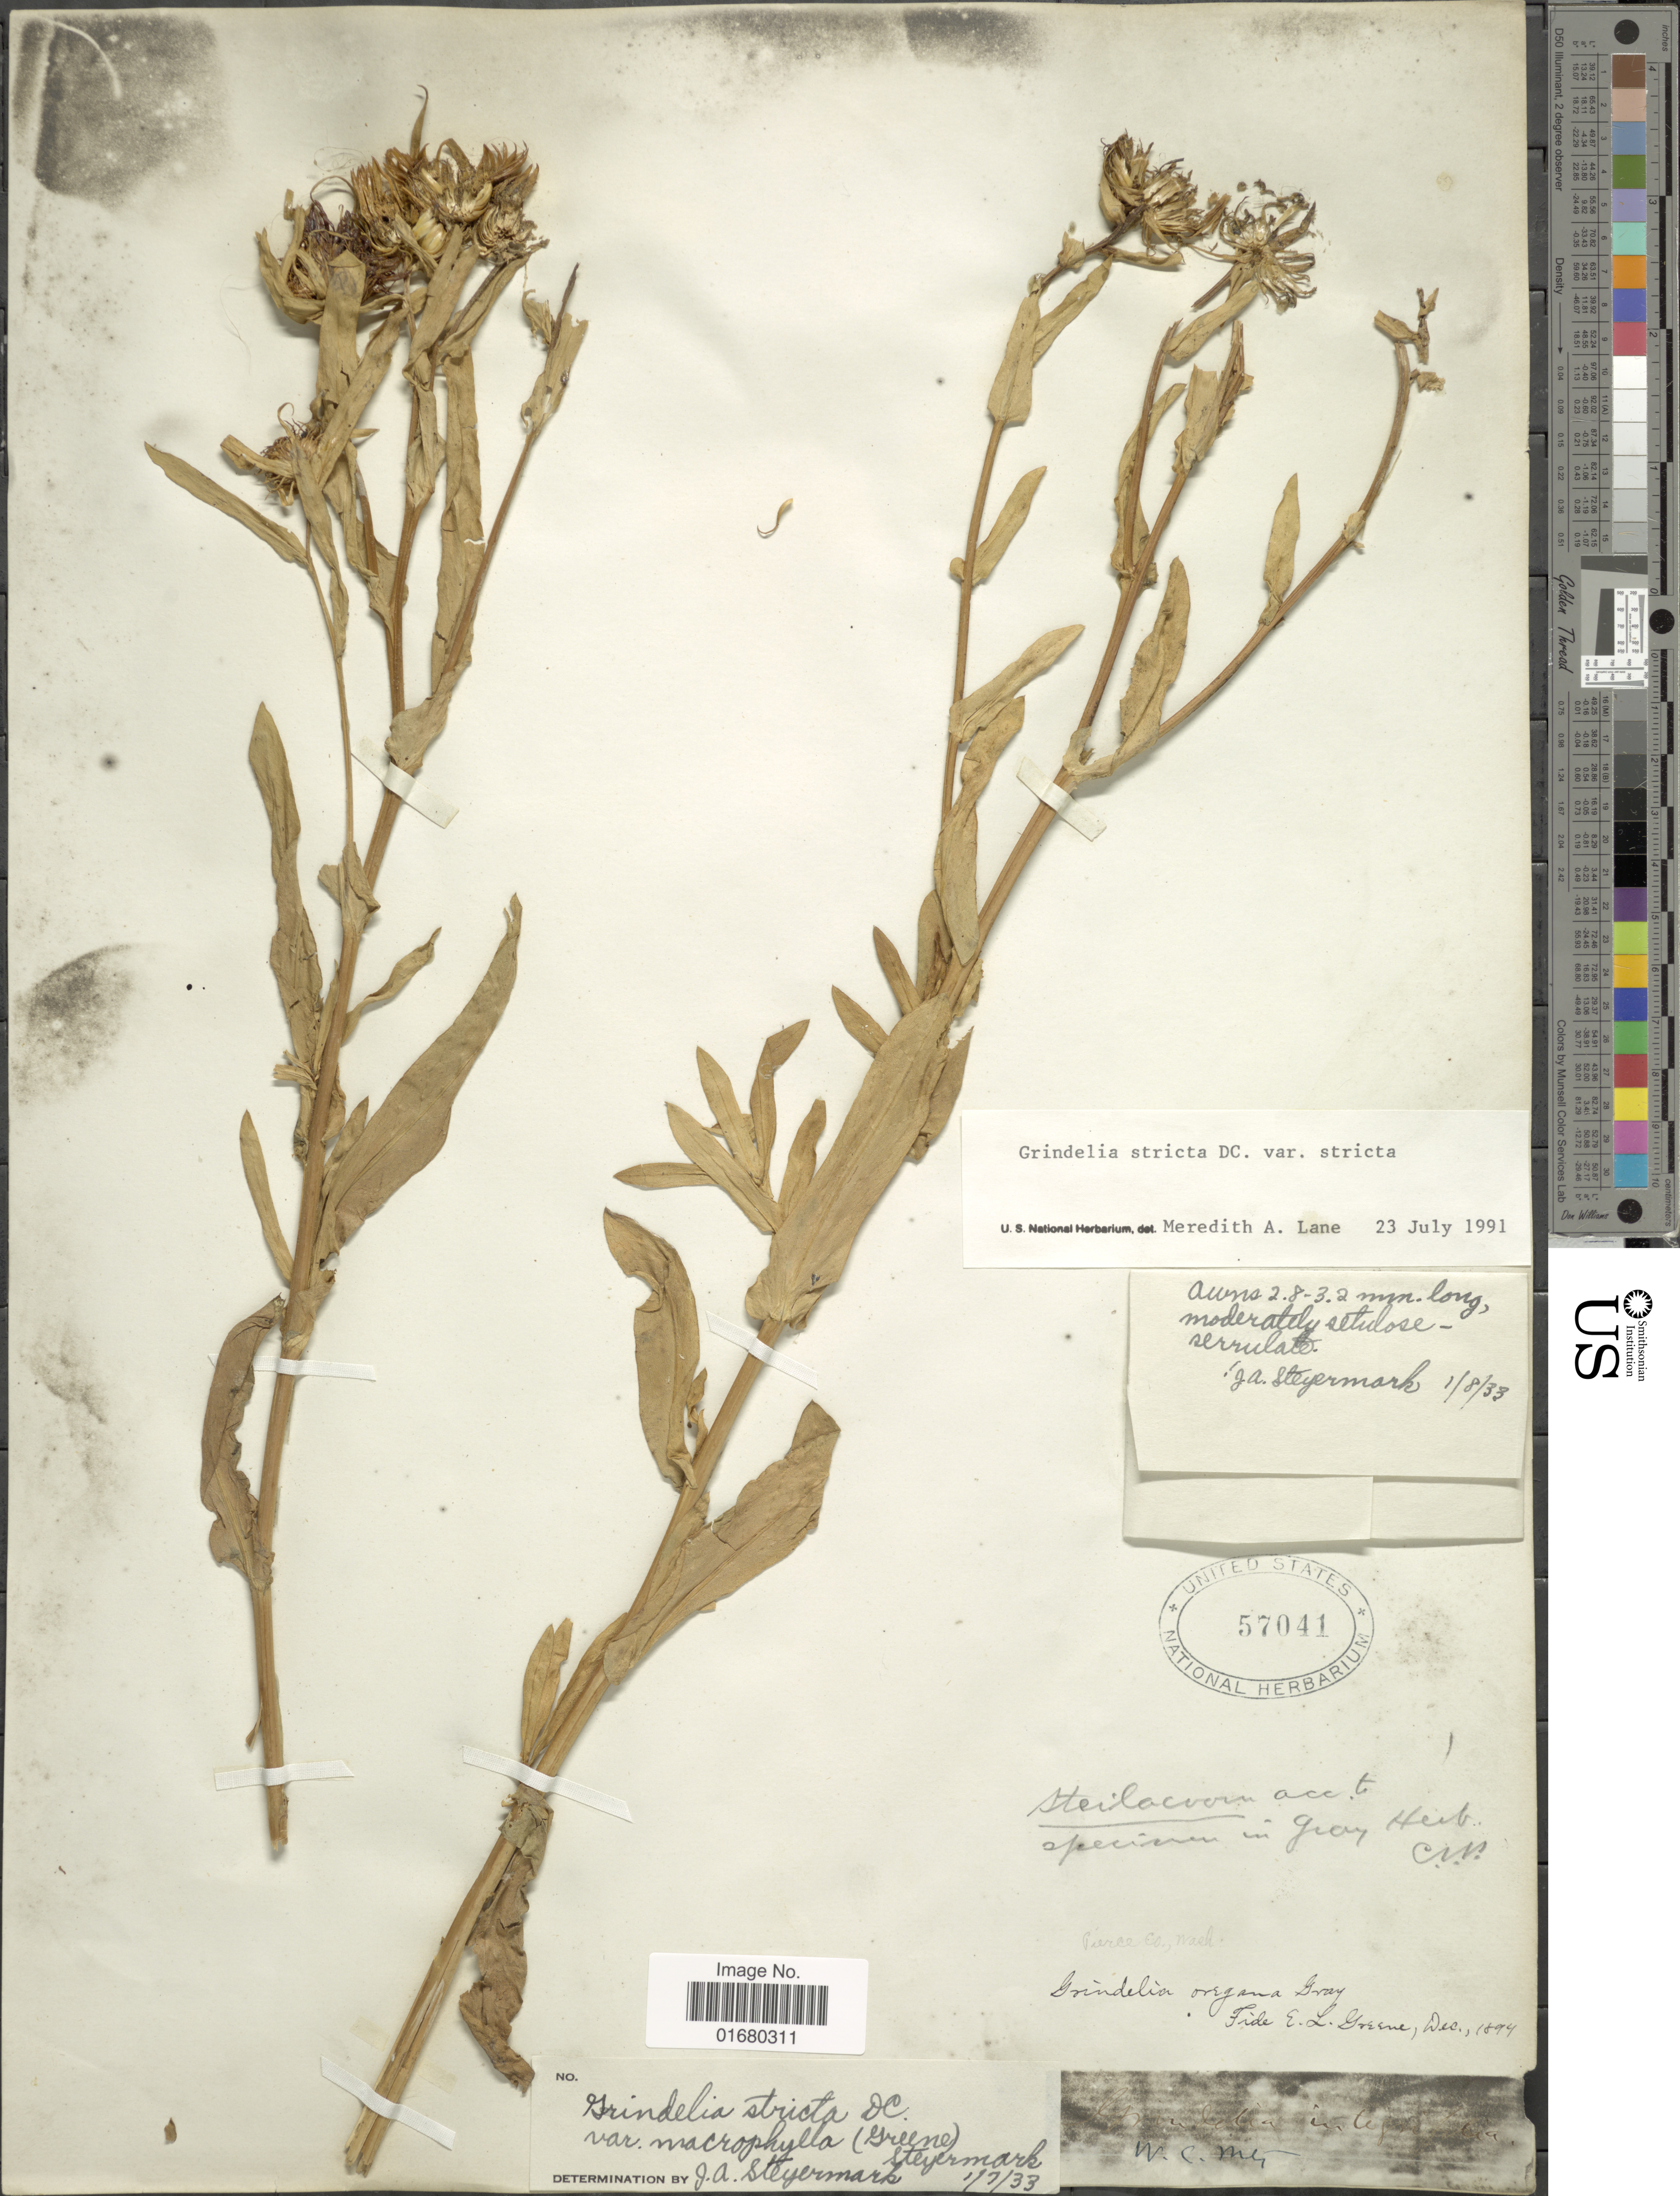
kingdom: Plantae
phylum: Tracheophyta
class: Magnoliopsida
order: Asterales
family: Asteraceae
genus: Grindelia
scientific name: Grindelia stricta var. stricta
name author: DC.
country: United States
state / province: Washington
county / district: Pierce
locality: Pierce Co.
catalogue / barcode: US 57041